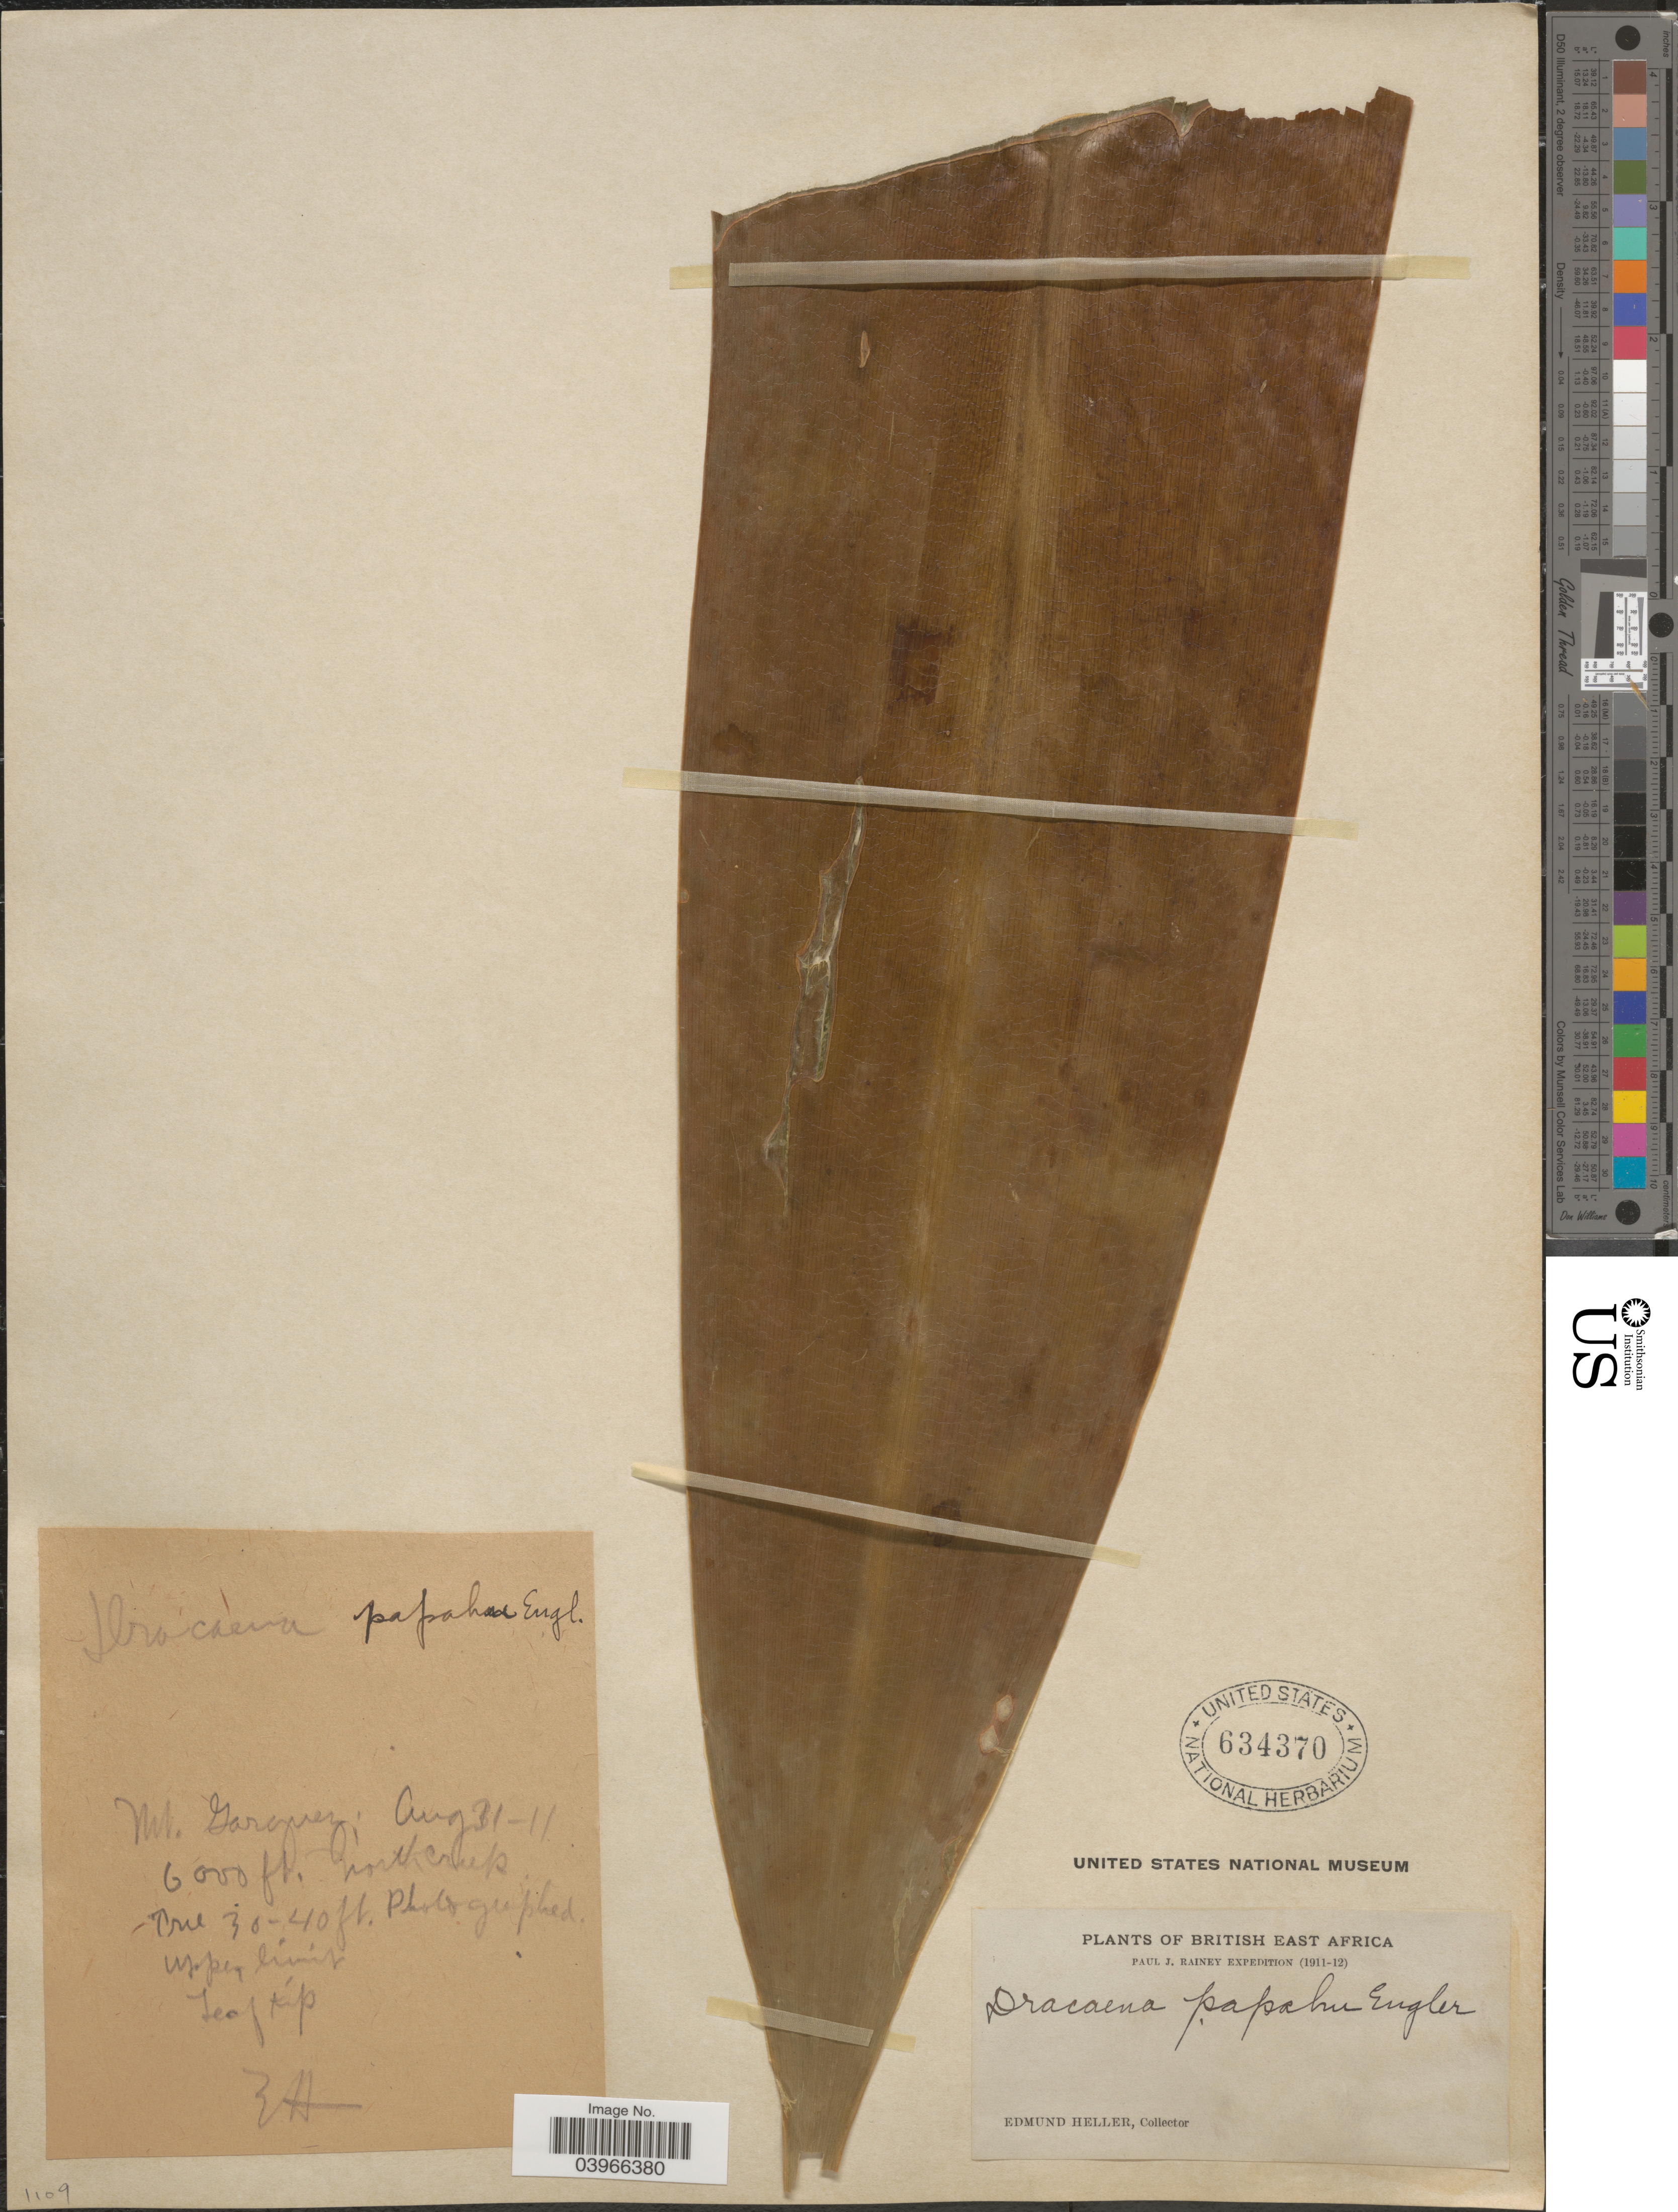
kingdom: Plantae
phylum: Tracheophyta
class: Liliopsida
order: Asparagales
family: Asparagaceae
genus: Dracaena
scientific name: Dracaena papahu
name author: Engl.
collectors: E. Heller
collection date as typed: Transcribed d/m/y: 31/8/11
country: Kenya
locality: Mt. Garguez. North Creek. British East Africa.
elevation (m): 1829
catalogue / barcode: US 634370